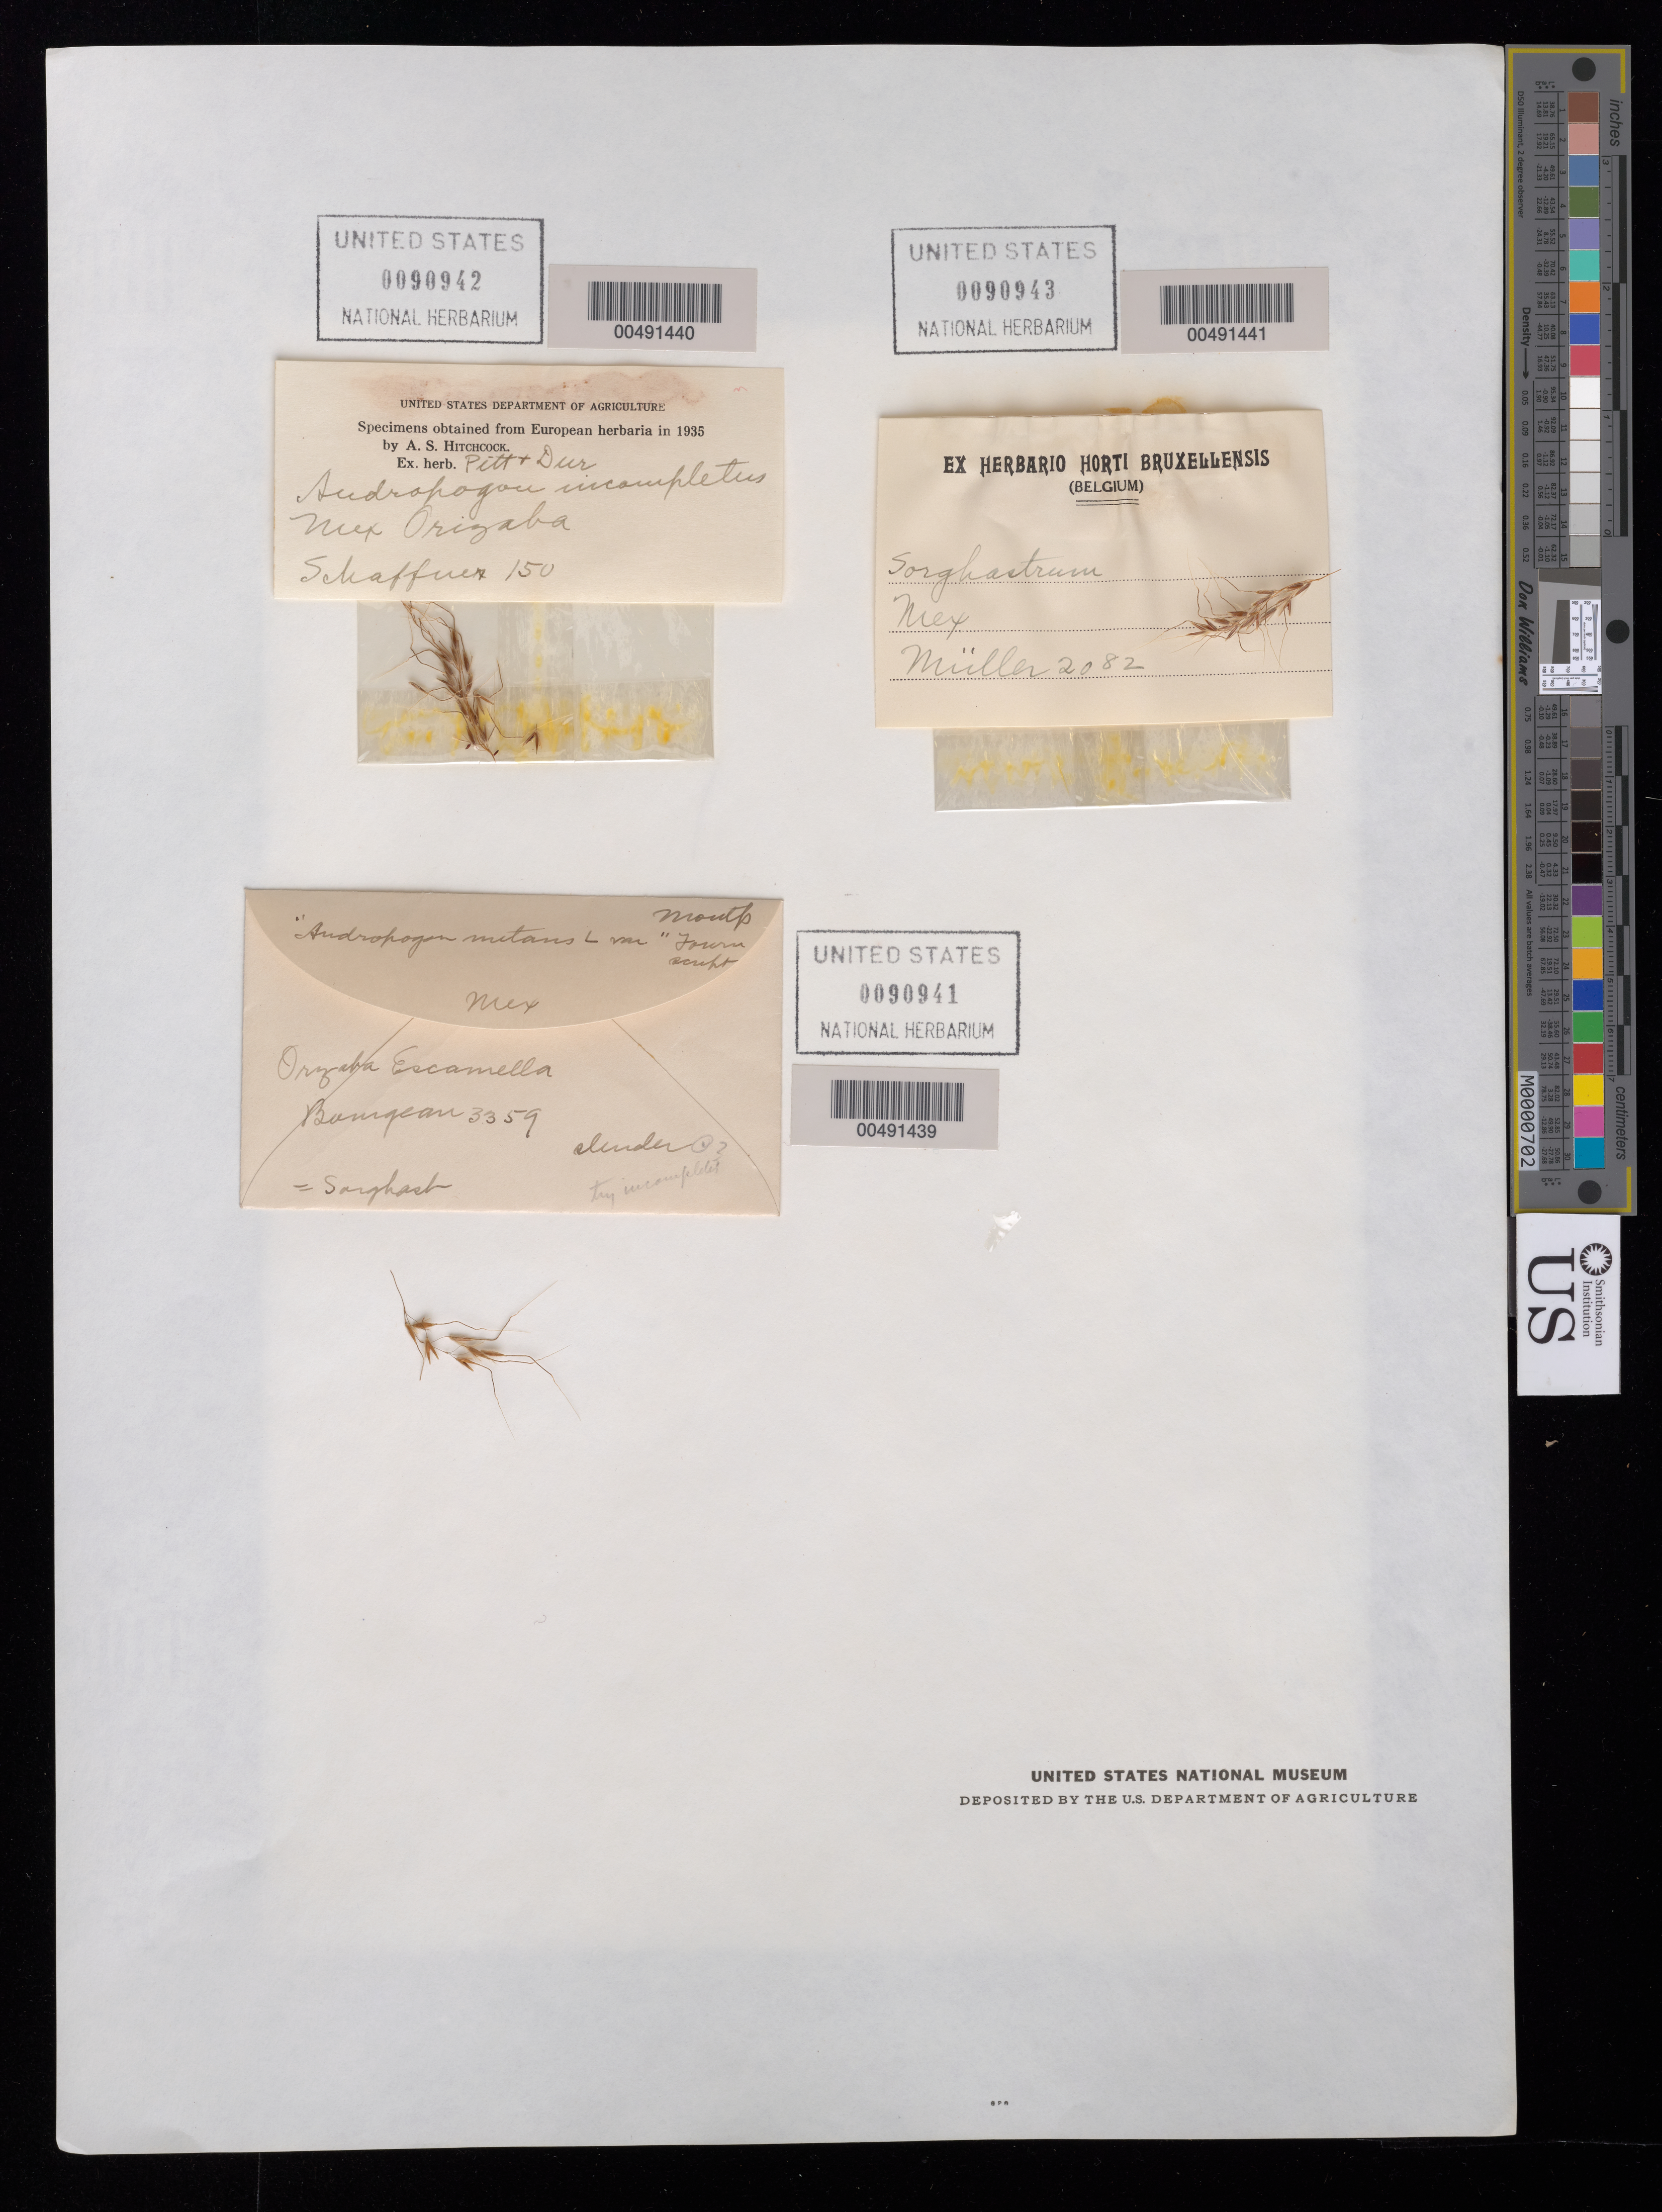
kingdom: Plantae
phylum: Tracheophyta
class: Liliopsida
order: Poales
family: Poaceae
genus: Sorghastrum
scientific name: Sorghastrum incompletum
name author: (J. Presl) Nash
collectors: -. Bourgeau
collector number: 3359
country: Mexico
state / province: Veracruz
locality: Orizaba, Escamella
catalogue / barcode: US 90941